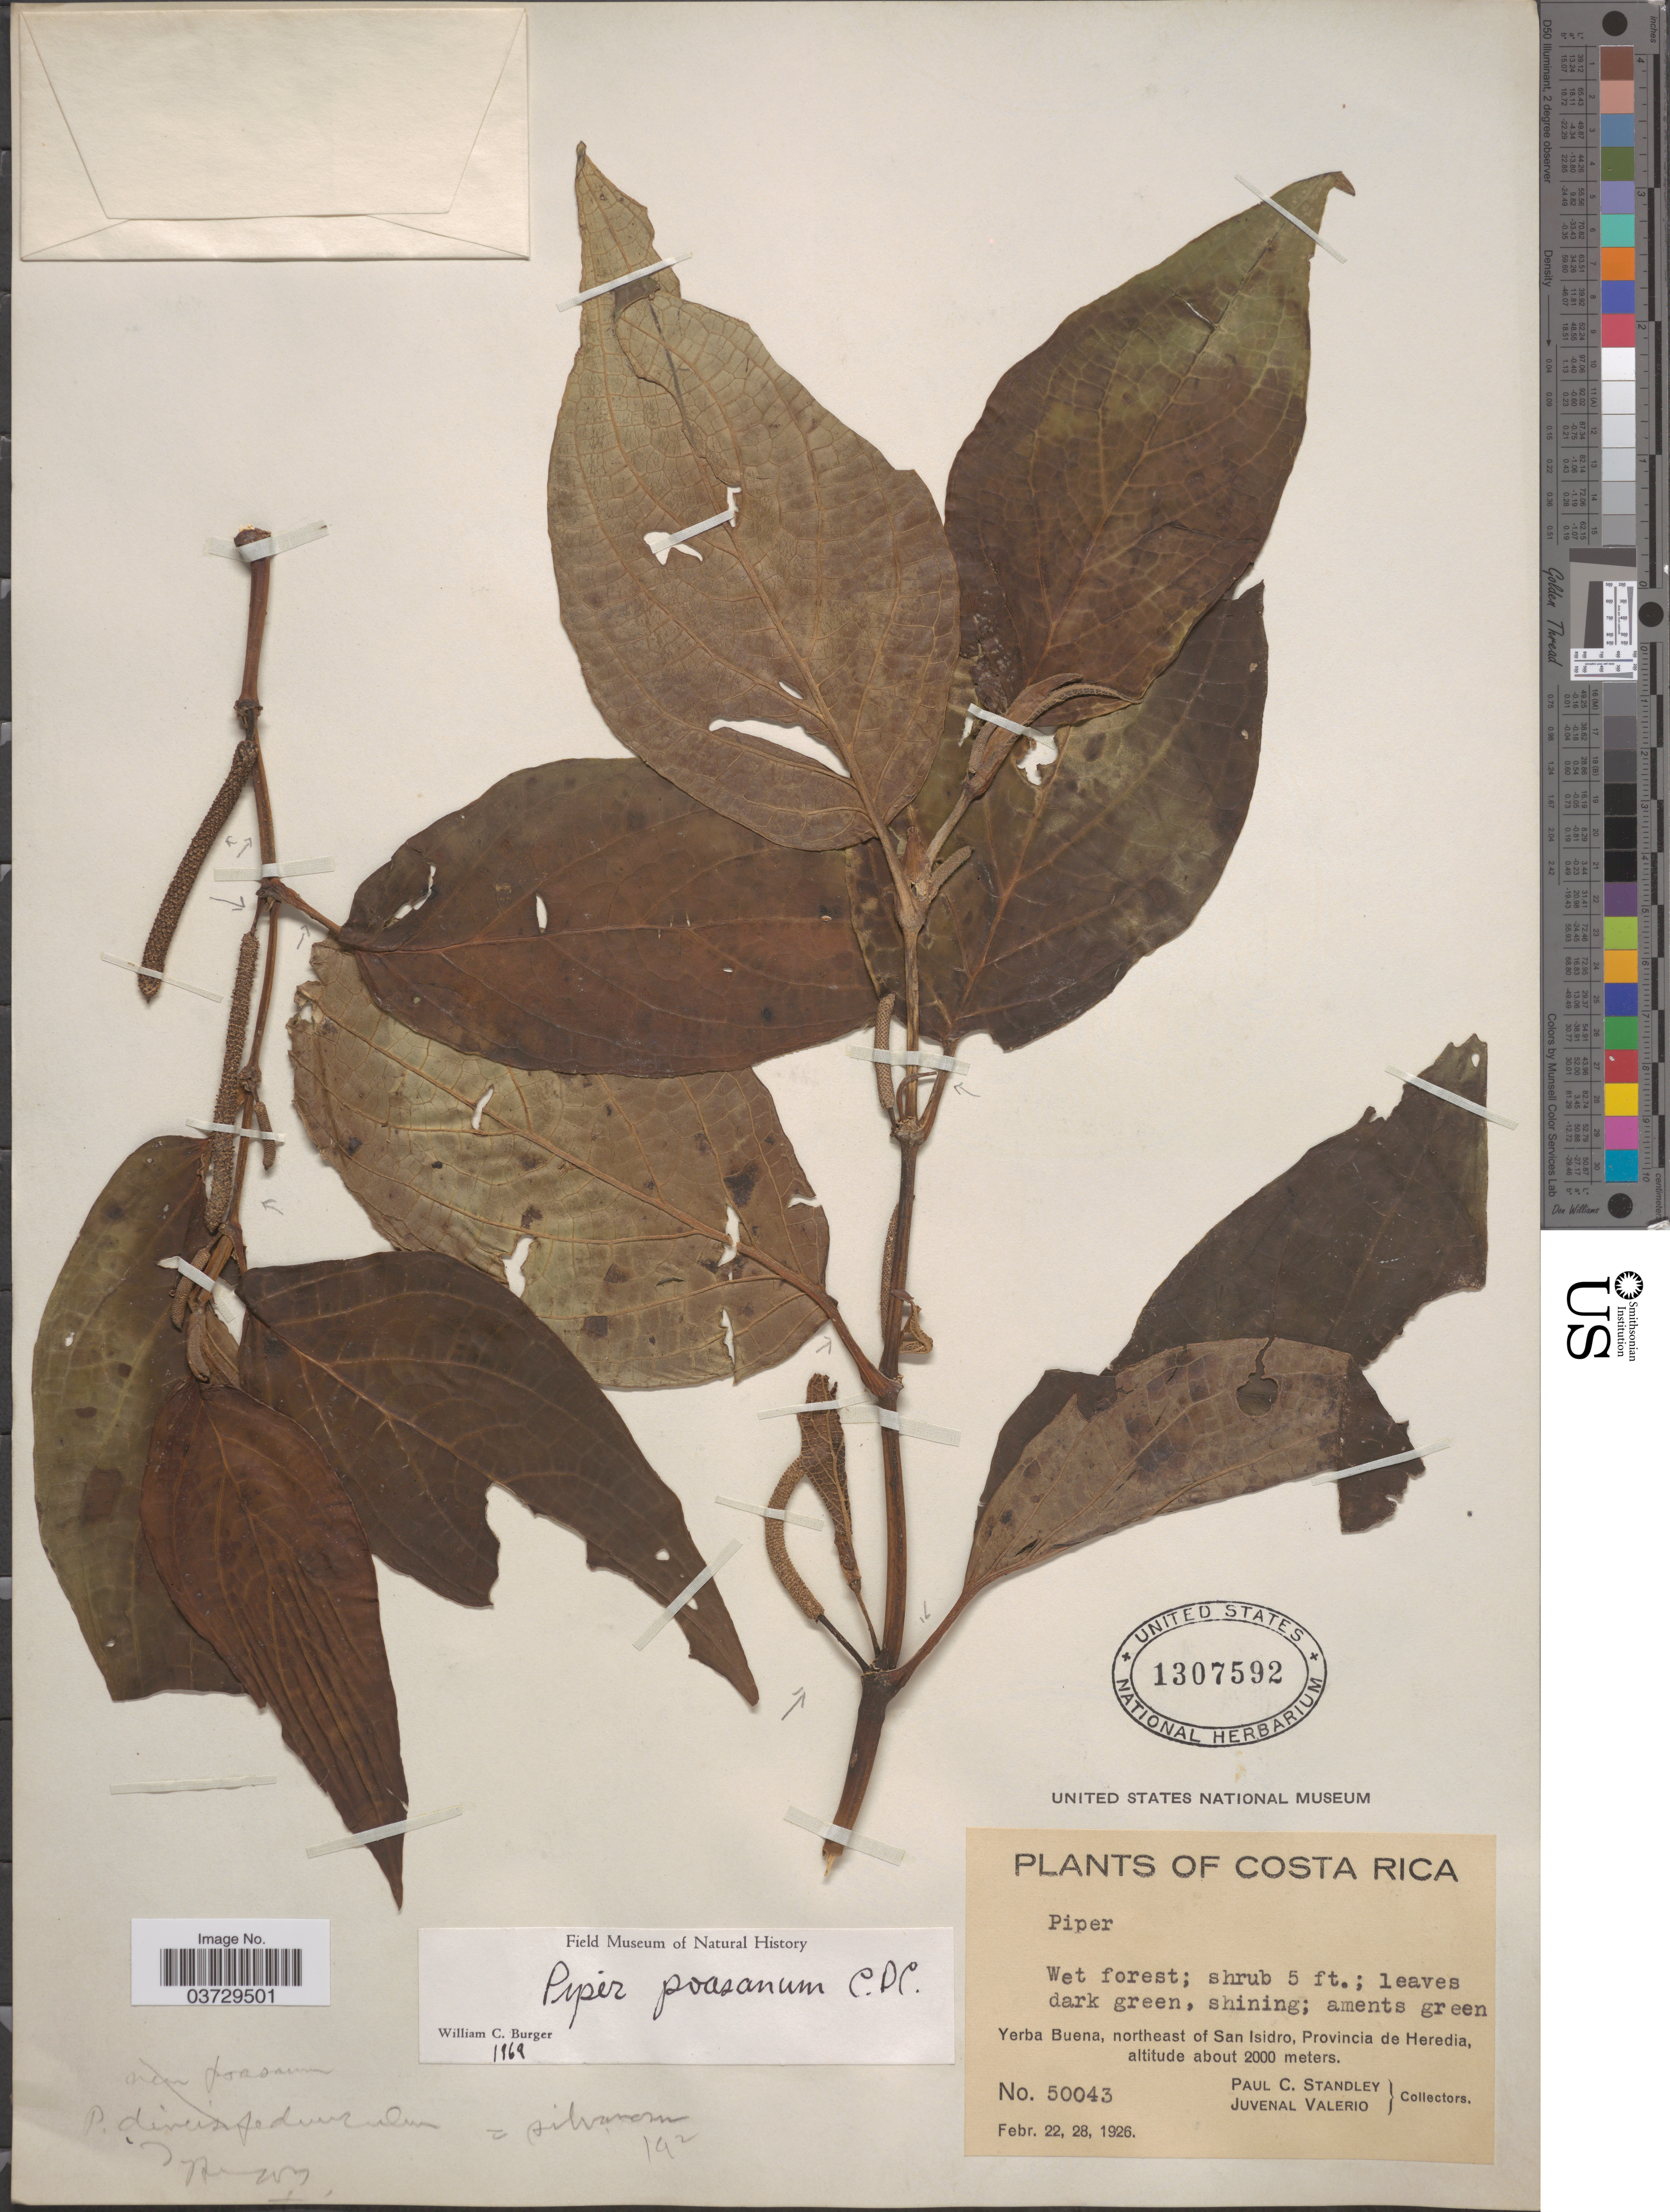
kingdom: Plantae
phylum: Tracheophyta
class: Magnoliopsida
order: Piperales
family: Piperaceae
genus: Piper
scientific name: Piper poasanum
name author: C. DC.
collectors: P. C. Standley & J. Valerio R.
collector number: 50043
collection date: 1926-02-22/1926-02-28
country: Costa Rica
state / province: Heredia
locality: Yerba Buena, northeast of San Isidro.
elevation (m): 2000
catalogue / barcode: US 1307592